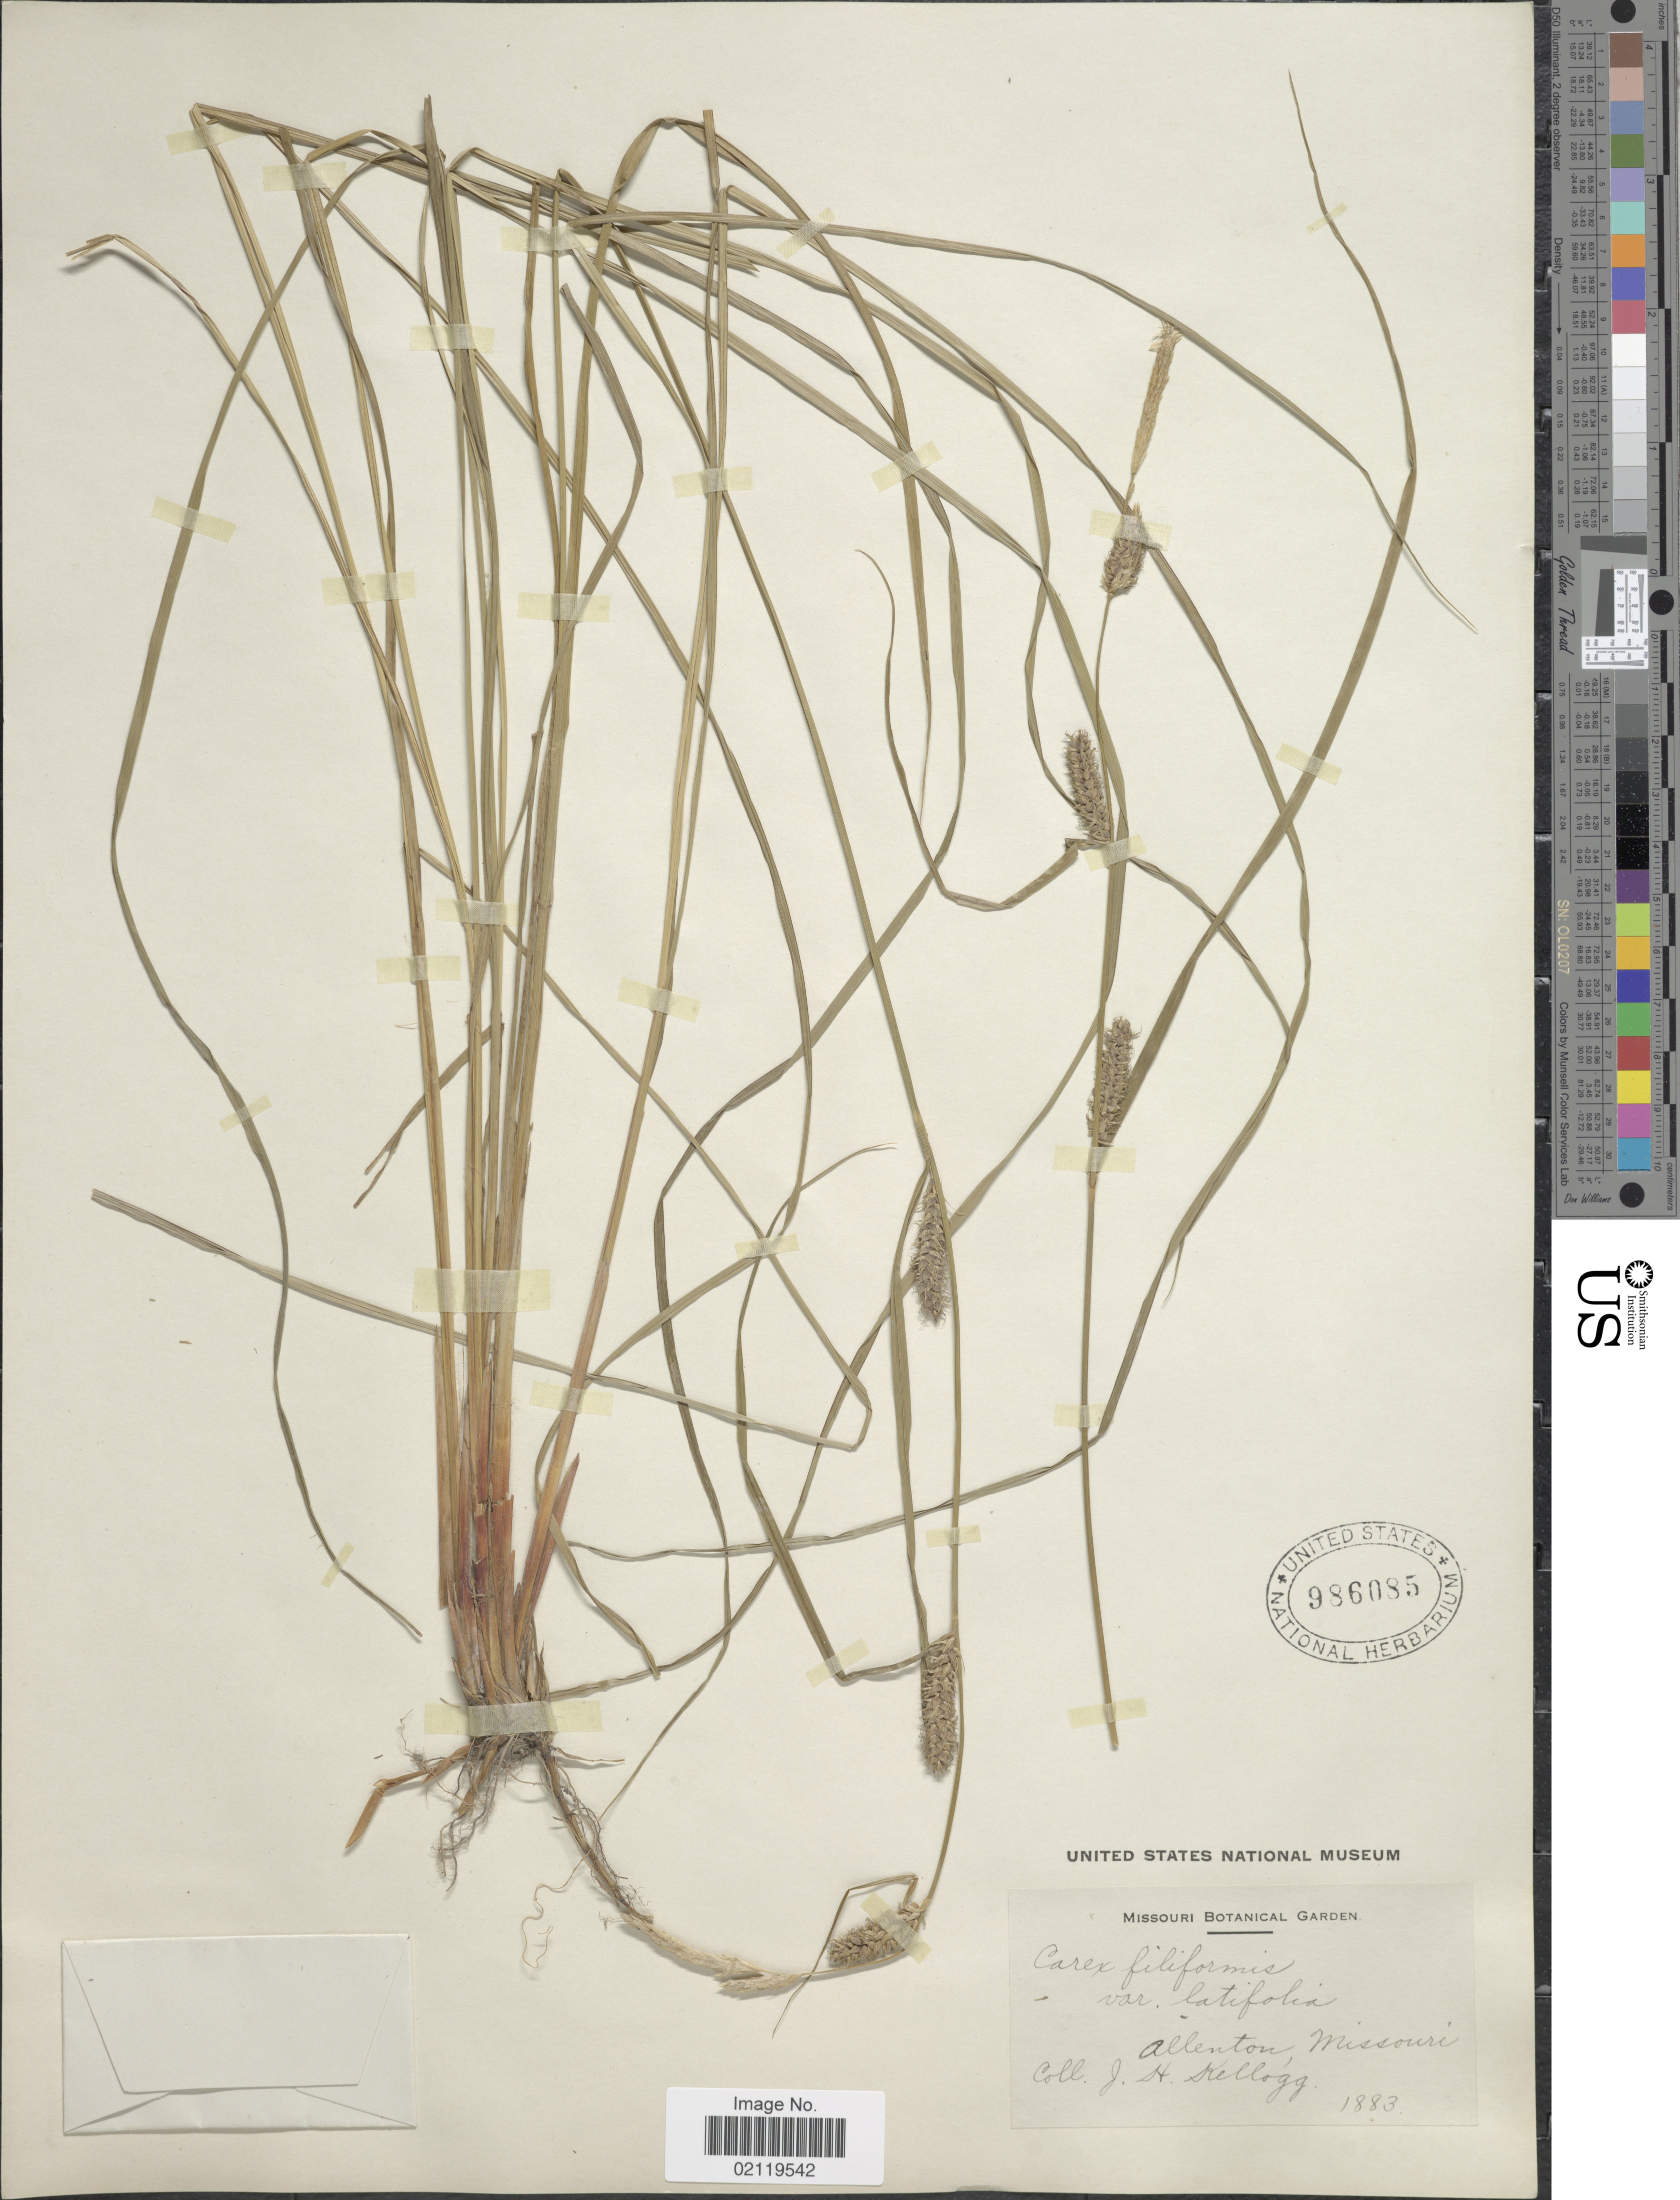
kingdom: Plantae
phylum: Tracheophyta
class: Liliopsida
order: Poales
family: Cyperaceae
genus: Carex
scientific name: Carex pellita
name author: Muhl. ex Willd.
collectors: J. H. Kellogg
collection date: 1883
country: United States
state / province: Missouri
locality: Allenton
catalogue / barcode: US 986085